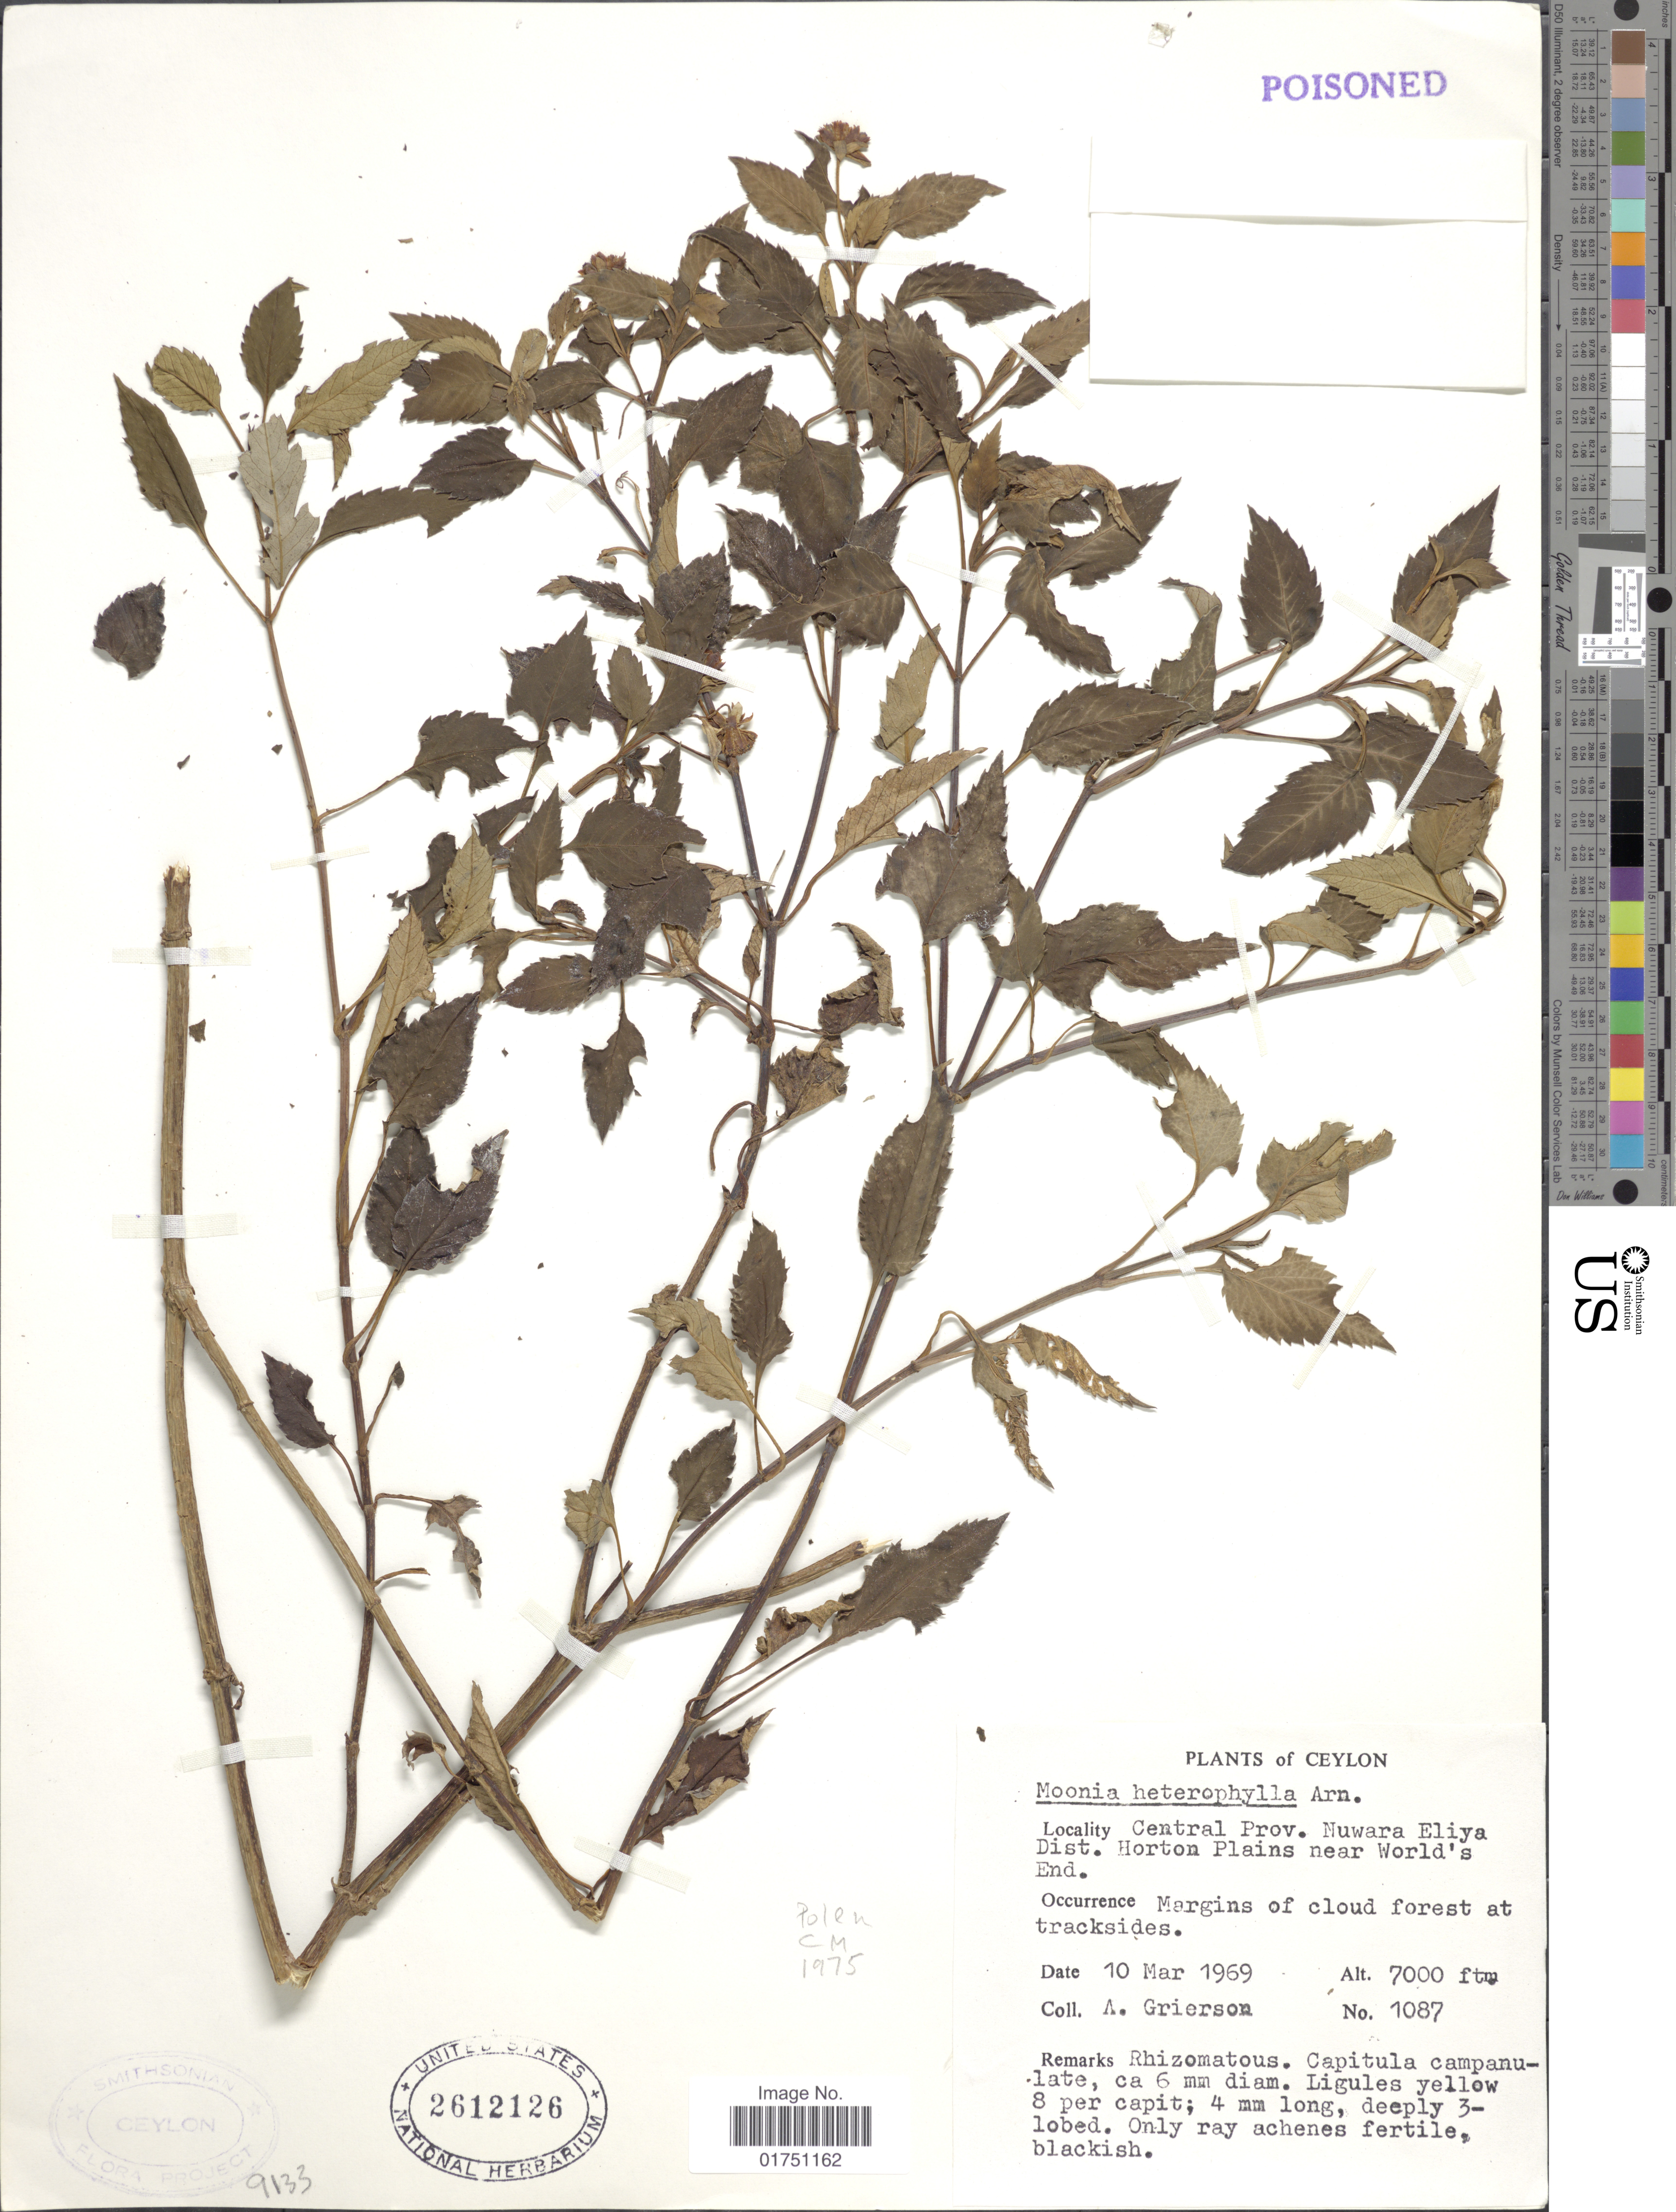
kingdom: Plantae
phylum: Tracheophyta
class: Magnoliopsida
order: Asterales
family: Asteraceae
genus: Moonia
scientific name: Moonia heterophylla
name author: Arn.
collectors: A. Grierson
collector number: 1087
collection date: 1969-03-10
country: Sri Lanka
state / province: Central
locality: Ceylon. Central Prov. Nuwara Eliya Dist. Horton Plains near World's End.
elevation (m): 2134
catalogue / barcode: US 2612126